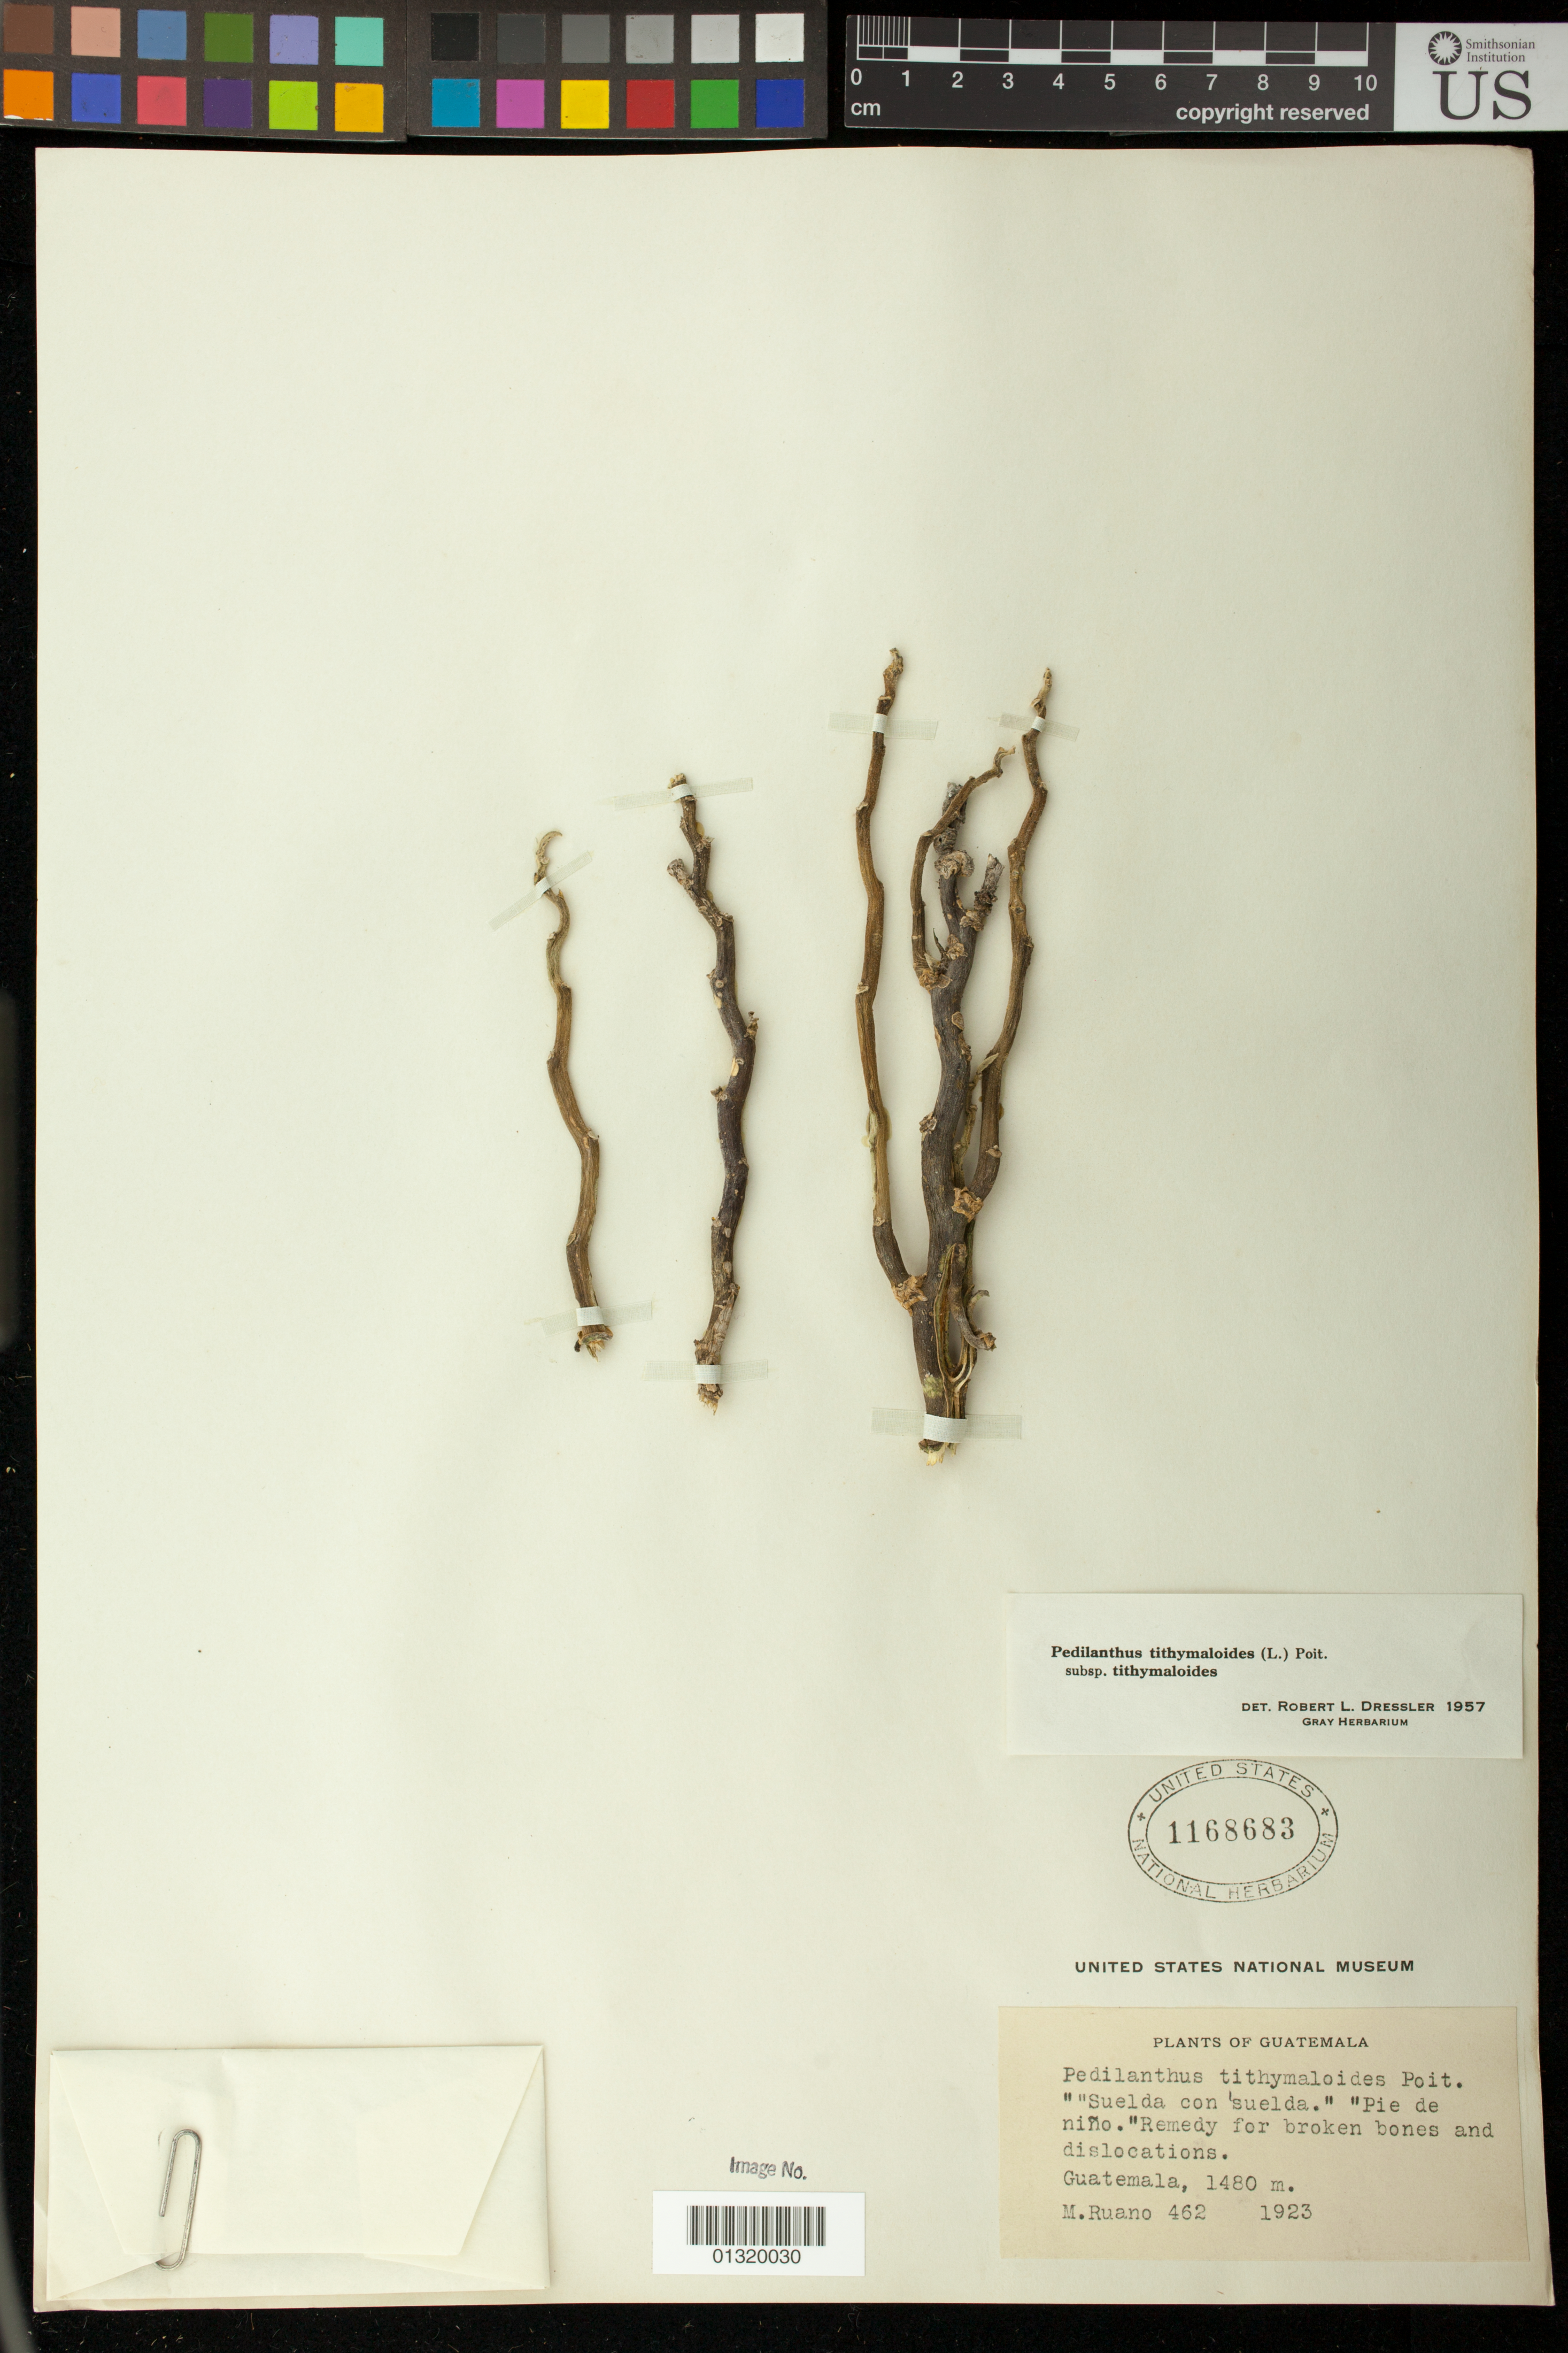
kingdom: Plantae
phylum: Tracheophyta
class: Magnoliopsida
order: Malpighiales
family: Euphorbiaceae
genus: Pedilanthus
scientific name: Pedilanthus tithymaloides subsp. tithymaloides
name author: (L.) Poit.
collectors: M. Ruano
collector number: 462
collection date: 1923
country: Guatemala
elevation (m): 1480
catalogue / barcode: US 1168683